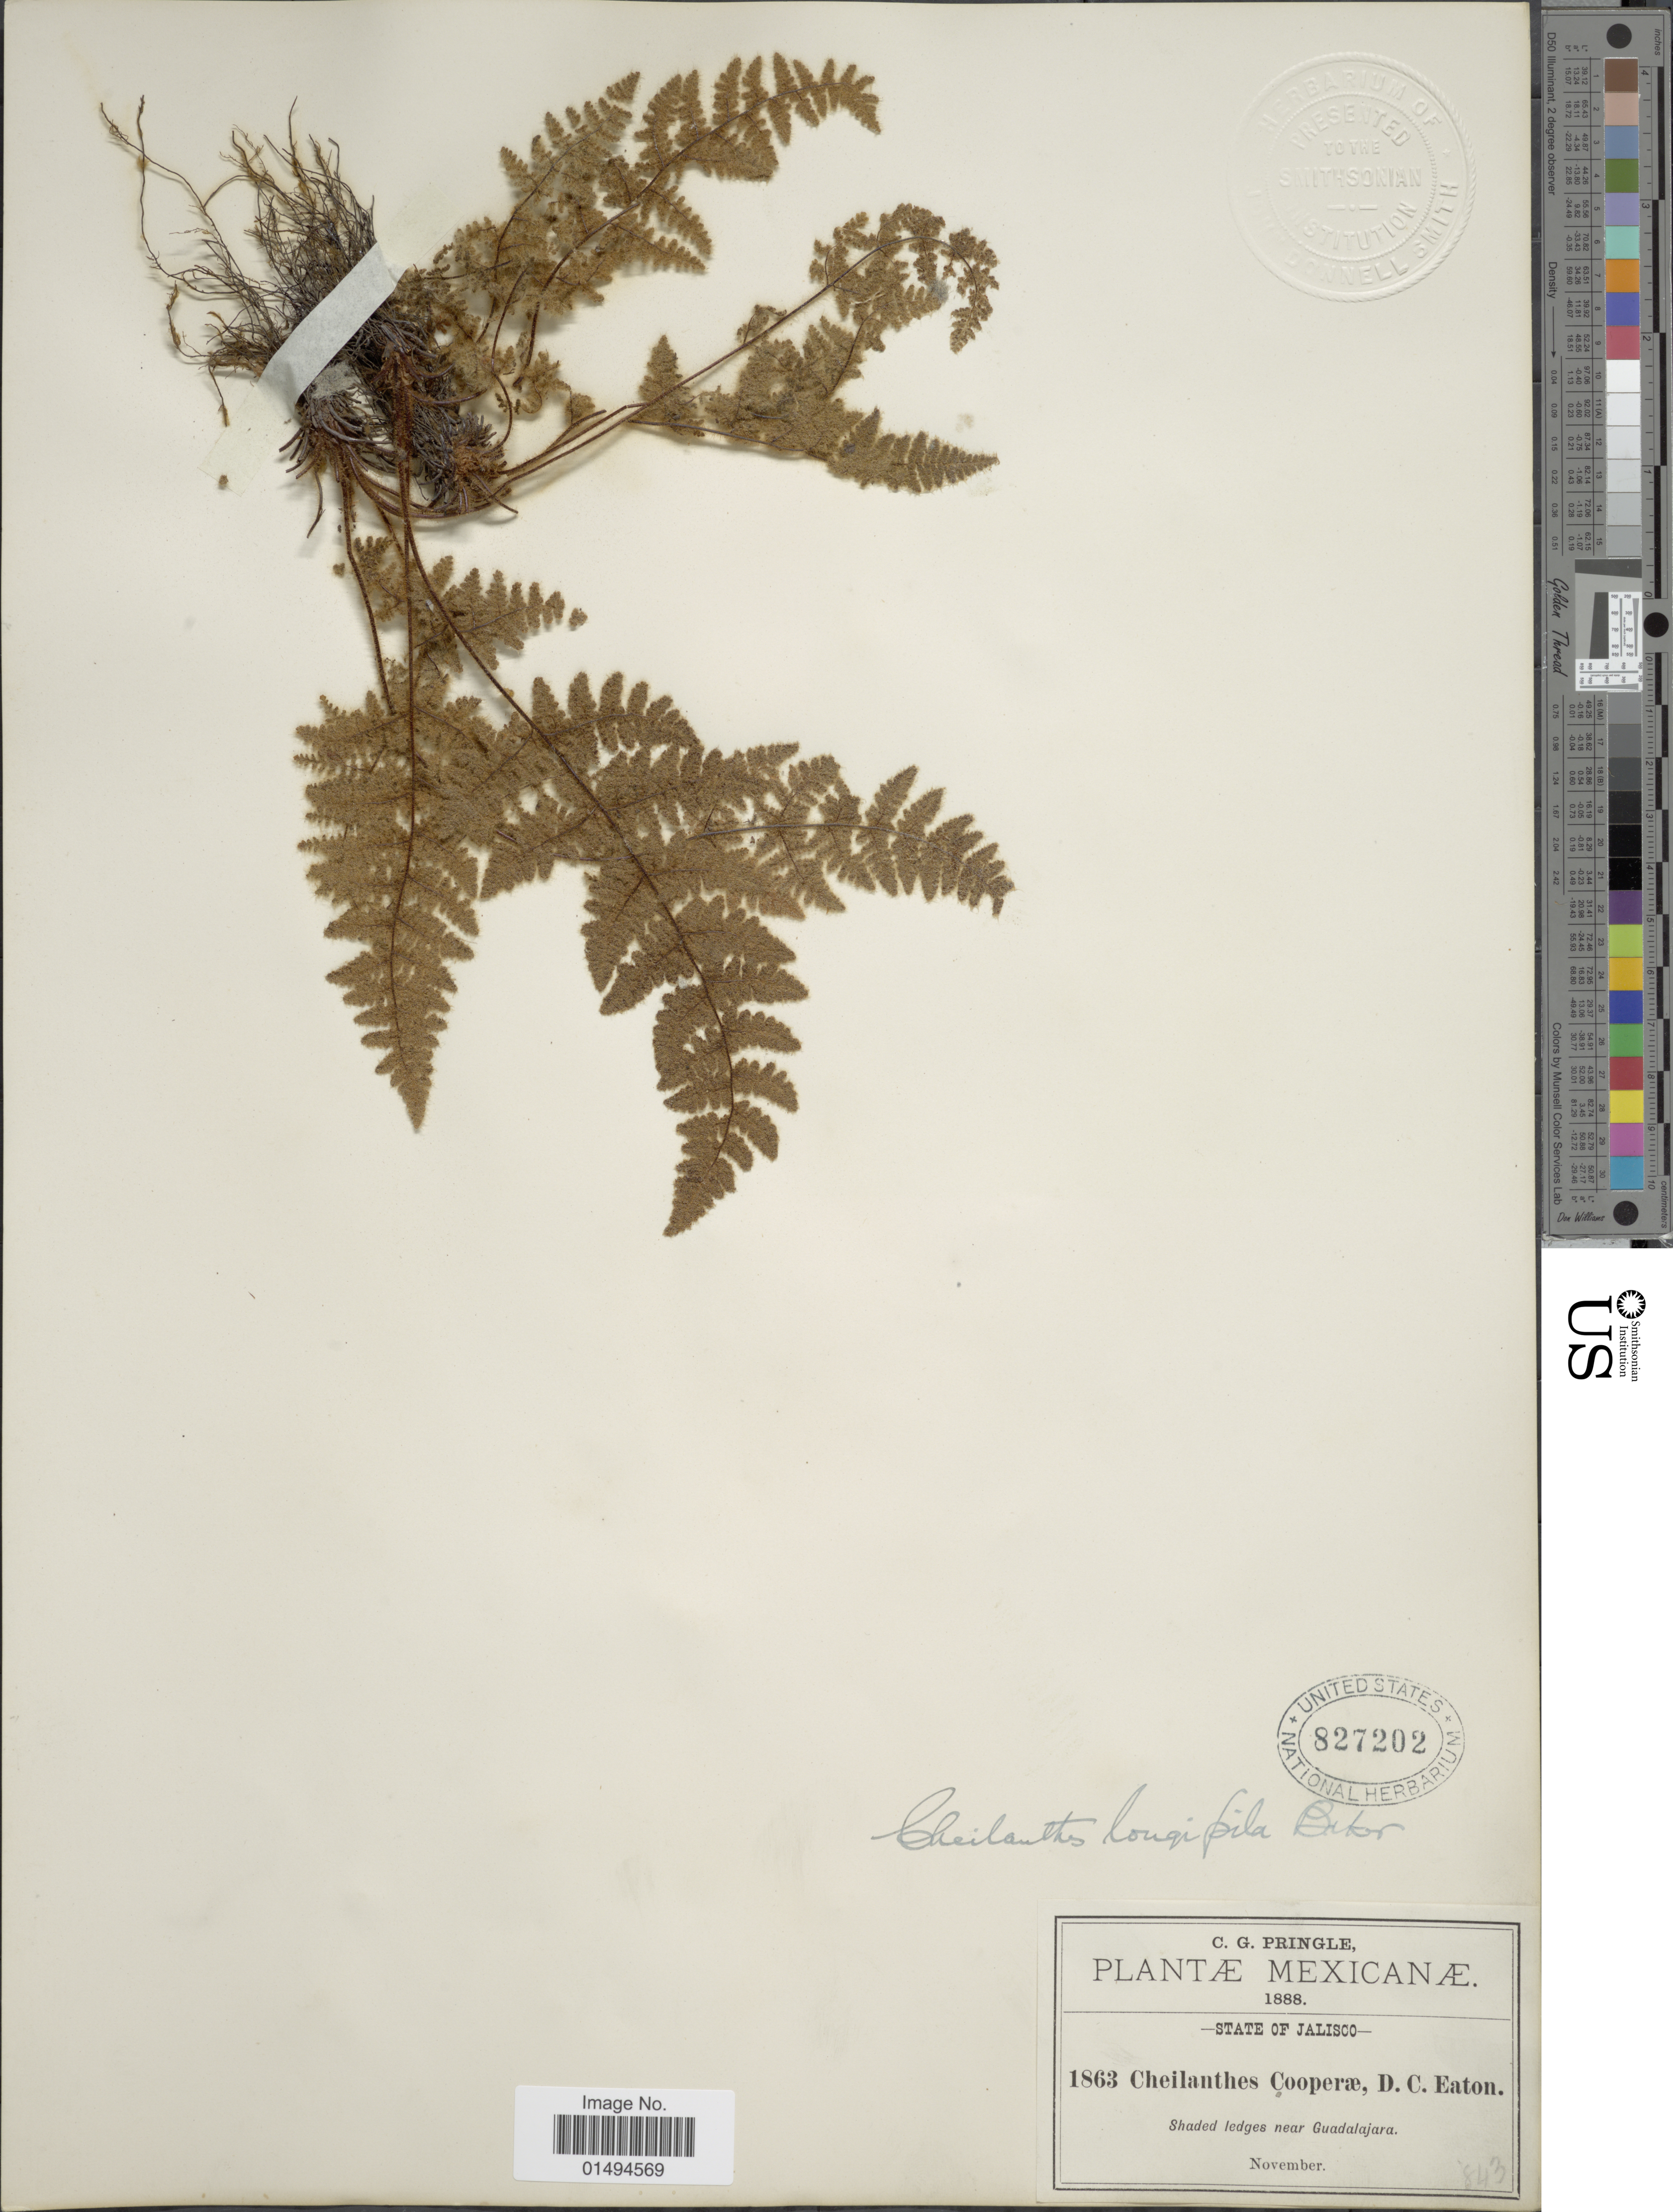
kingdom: Plantae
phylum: Tracheophyta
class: Polypodiopsida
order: Polypodiales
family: Pteridaceae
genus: Myriopteris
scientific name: Myriopteris longipila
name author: (Baker) Grusz & Windham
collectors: C. G. Pringle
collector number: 1863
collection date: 1888-11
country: Mexico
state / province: Jalisco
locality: Shaded ledges near Guadalajara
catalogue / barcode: US 827202